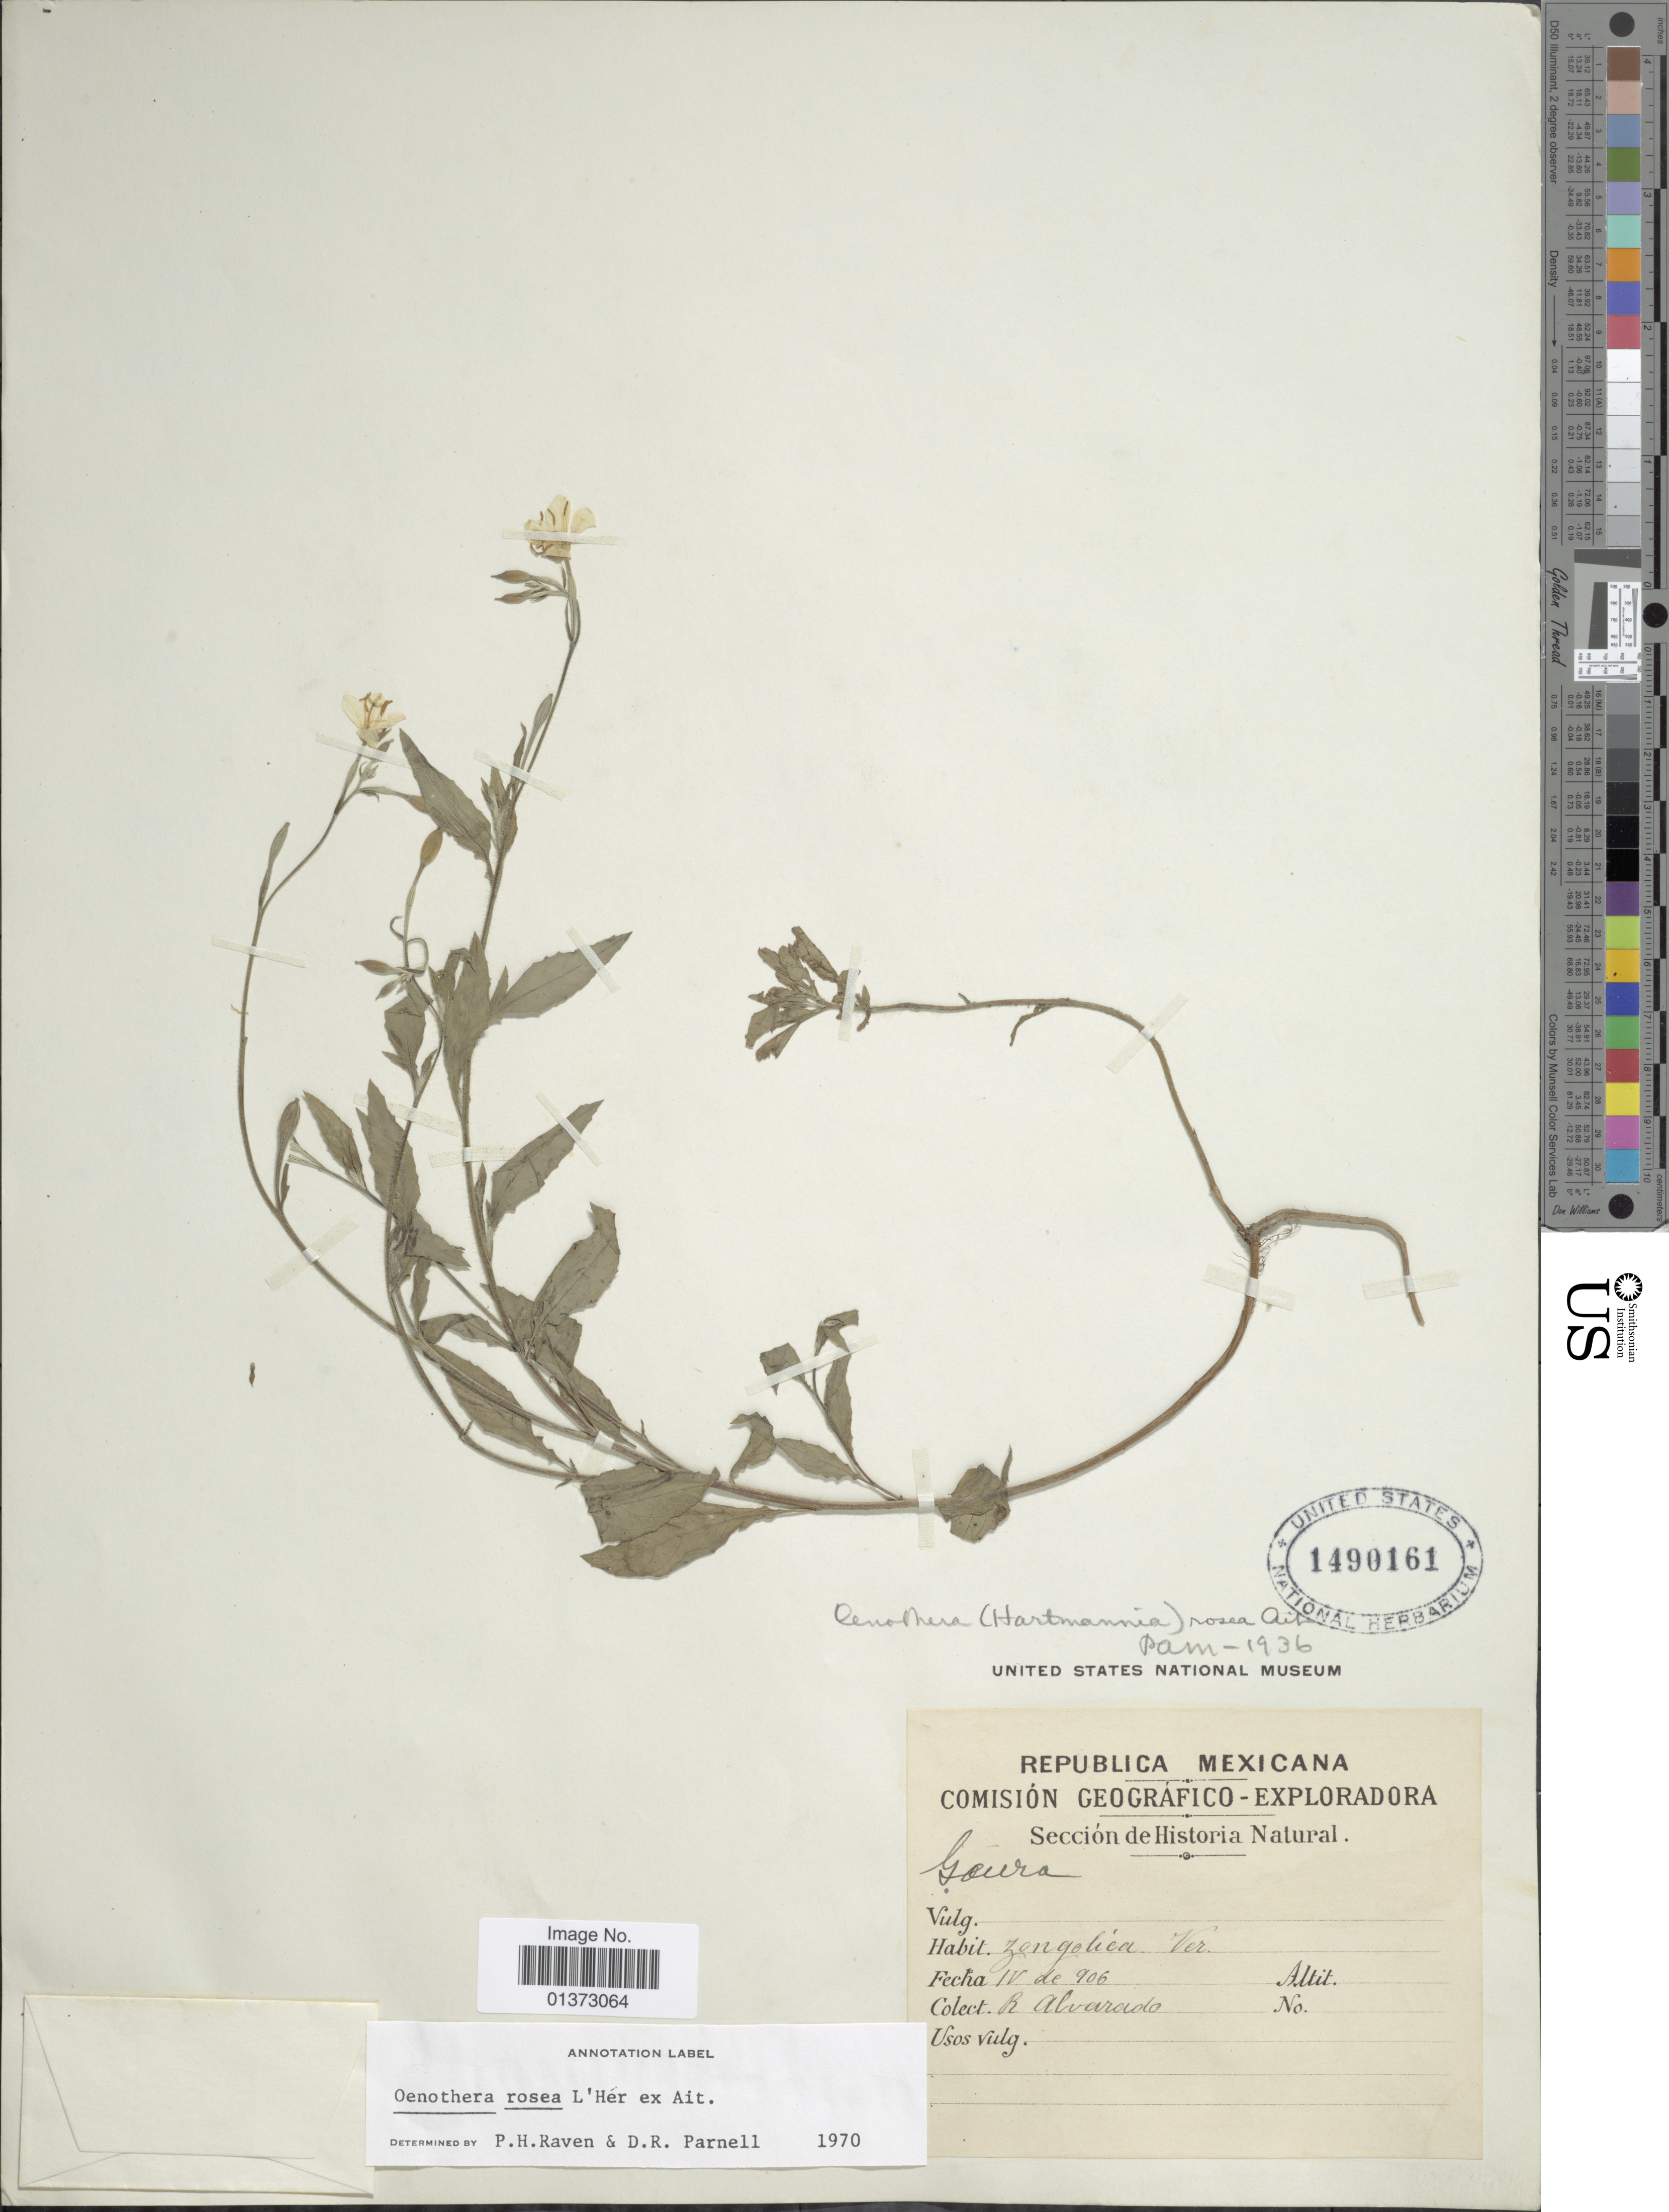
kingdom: Plantae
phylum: Tracheophyta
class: Magnoliopsida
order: Myrtales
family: Onagraceae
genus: Oenothera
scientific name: Oenothera rosea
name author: L'Hér. ex Aiton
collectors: R. Alvarado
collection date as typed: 906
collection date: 1906-04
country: Mexico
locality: Zongolica Ver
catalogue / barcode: US 1490161